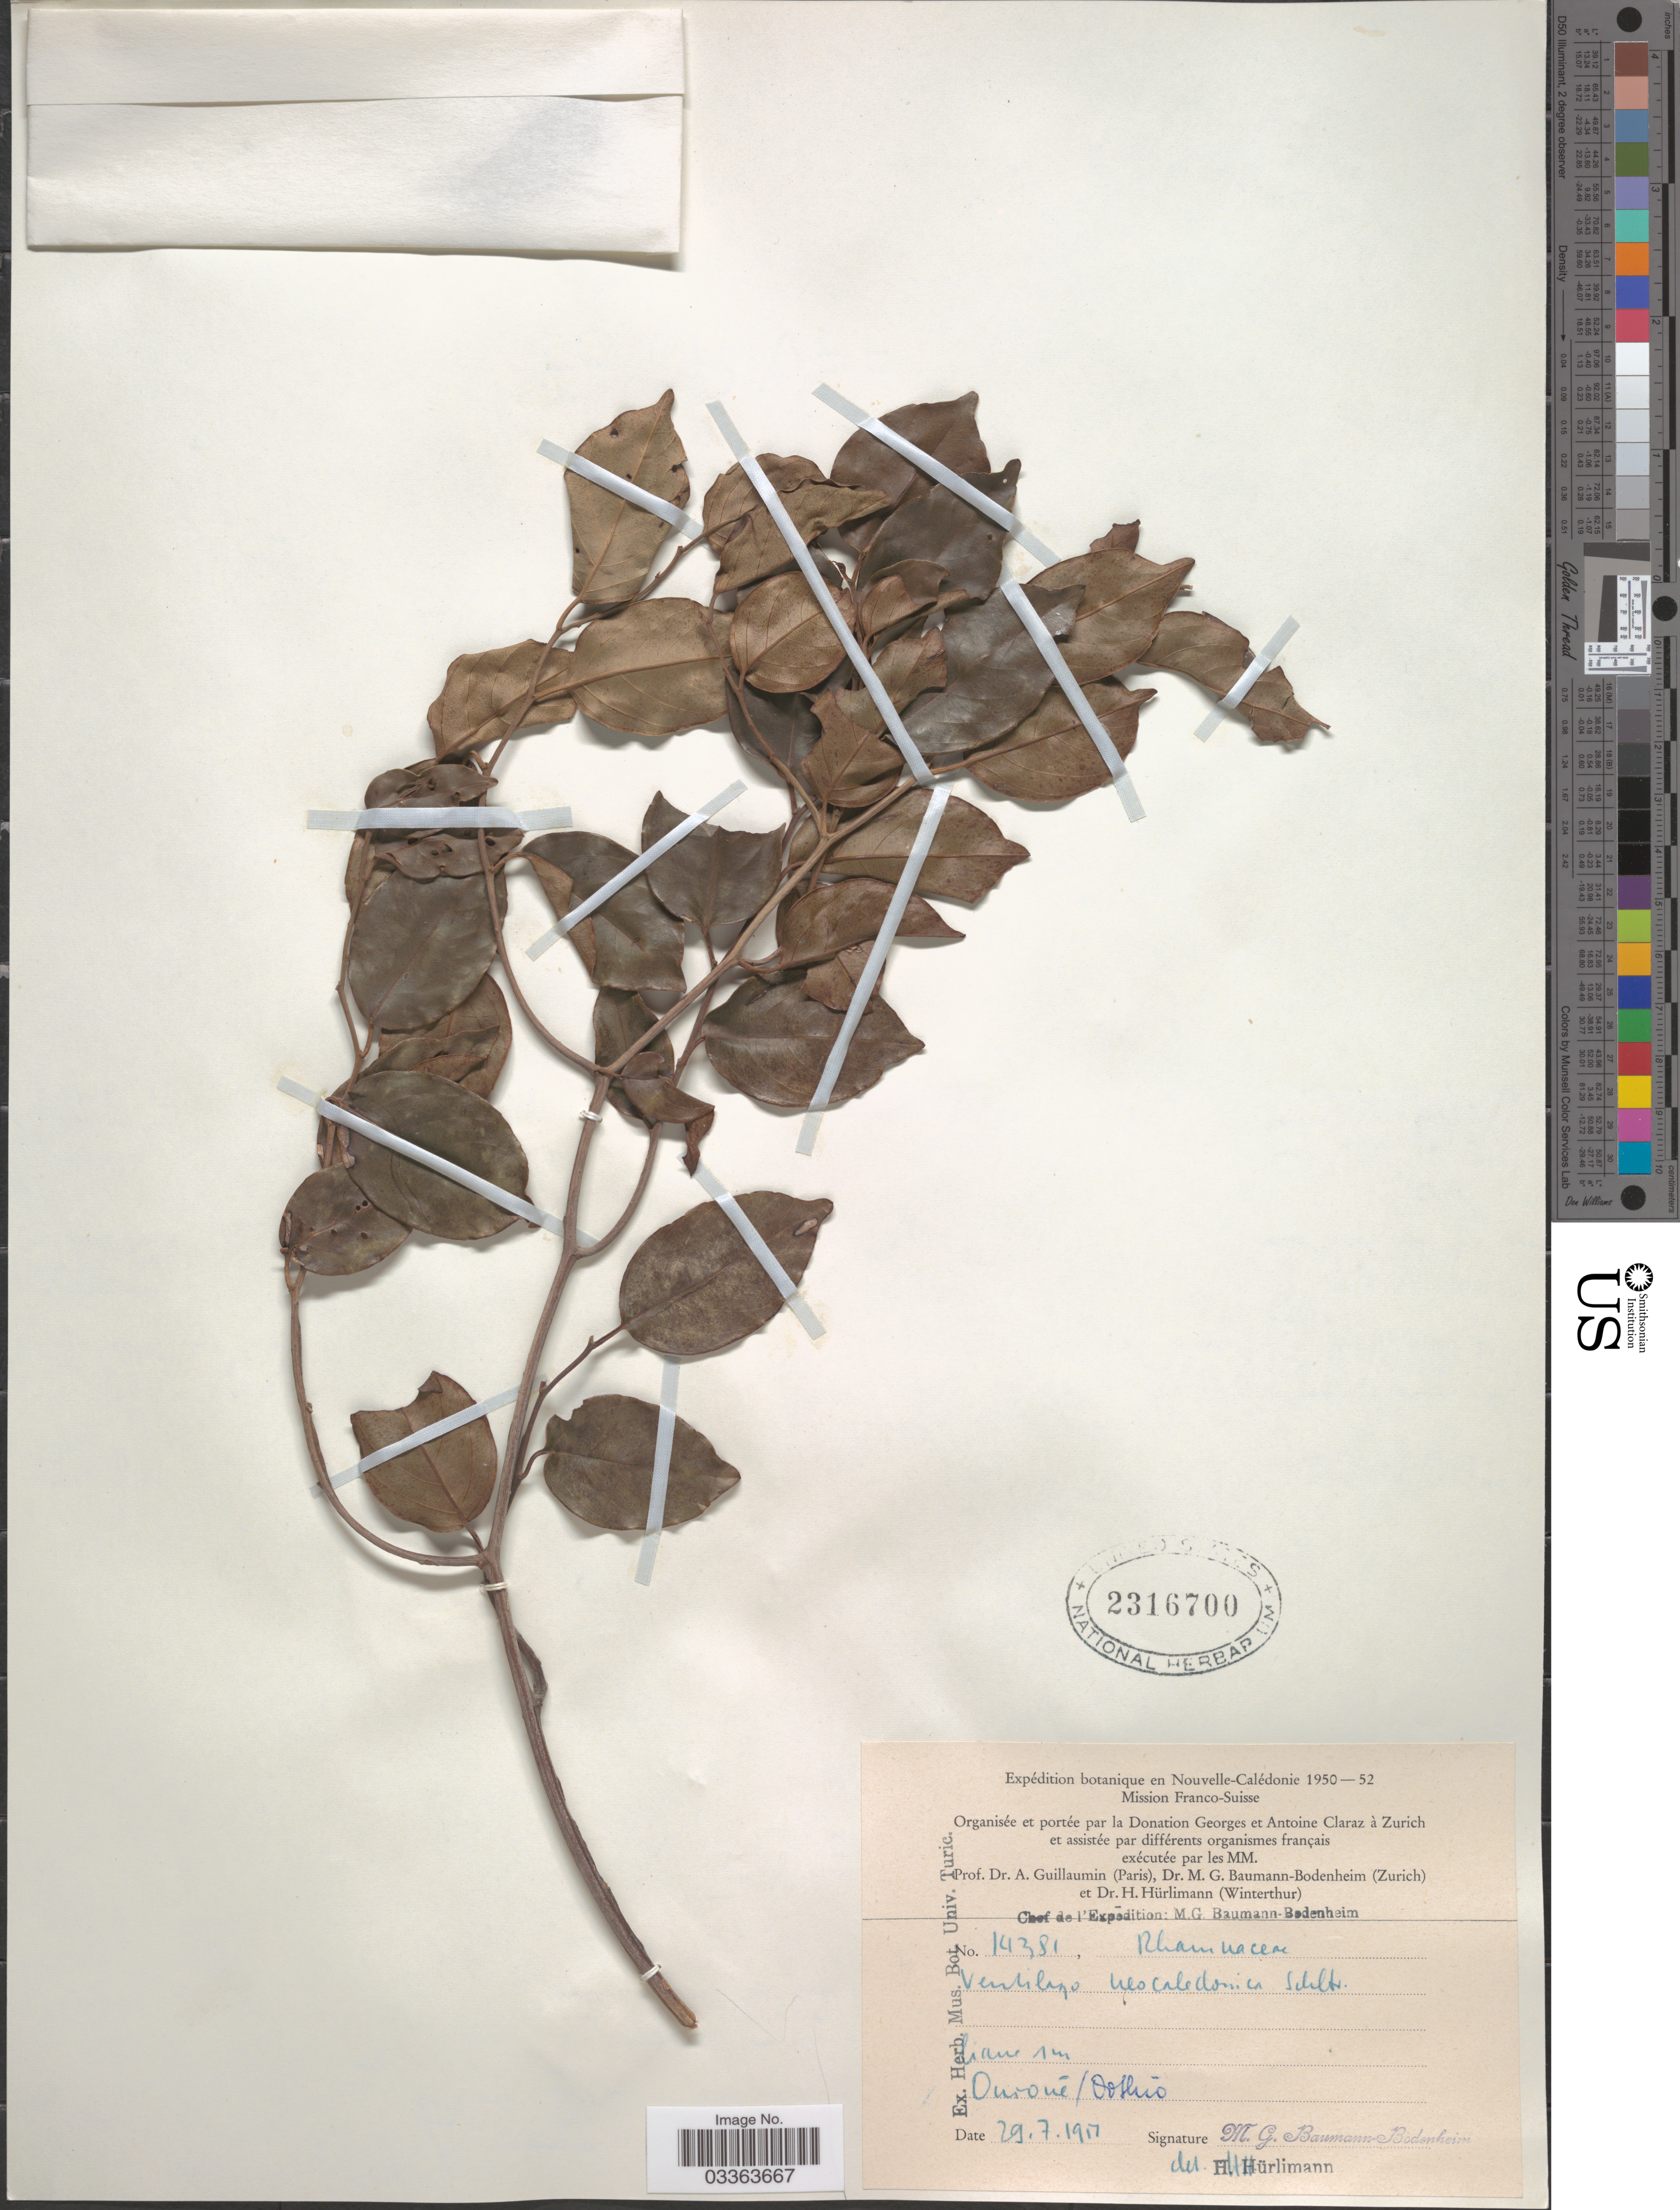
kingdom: Plantae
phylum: Tracheophyta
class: Magnoliopsida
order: Rosales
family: Rhamnaceae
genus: Ventilago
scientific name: Ventilago neocaledonica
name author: Schltr.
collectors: M. G. Baumann-Bodenheim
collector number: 14381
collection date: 1917-07-29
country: New Caledonia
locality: Nouvelle Calédonie. Ouroué/Ooshio. [interpreted]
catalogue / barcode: US 2316700